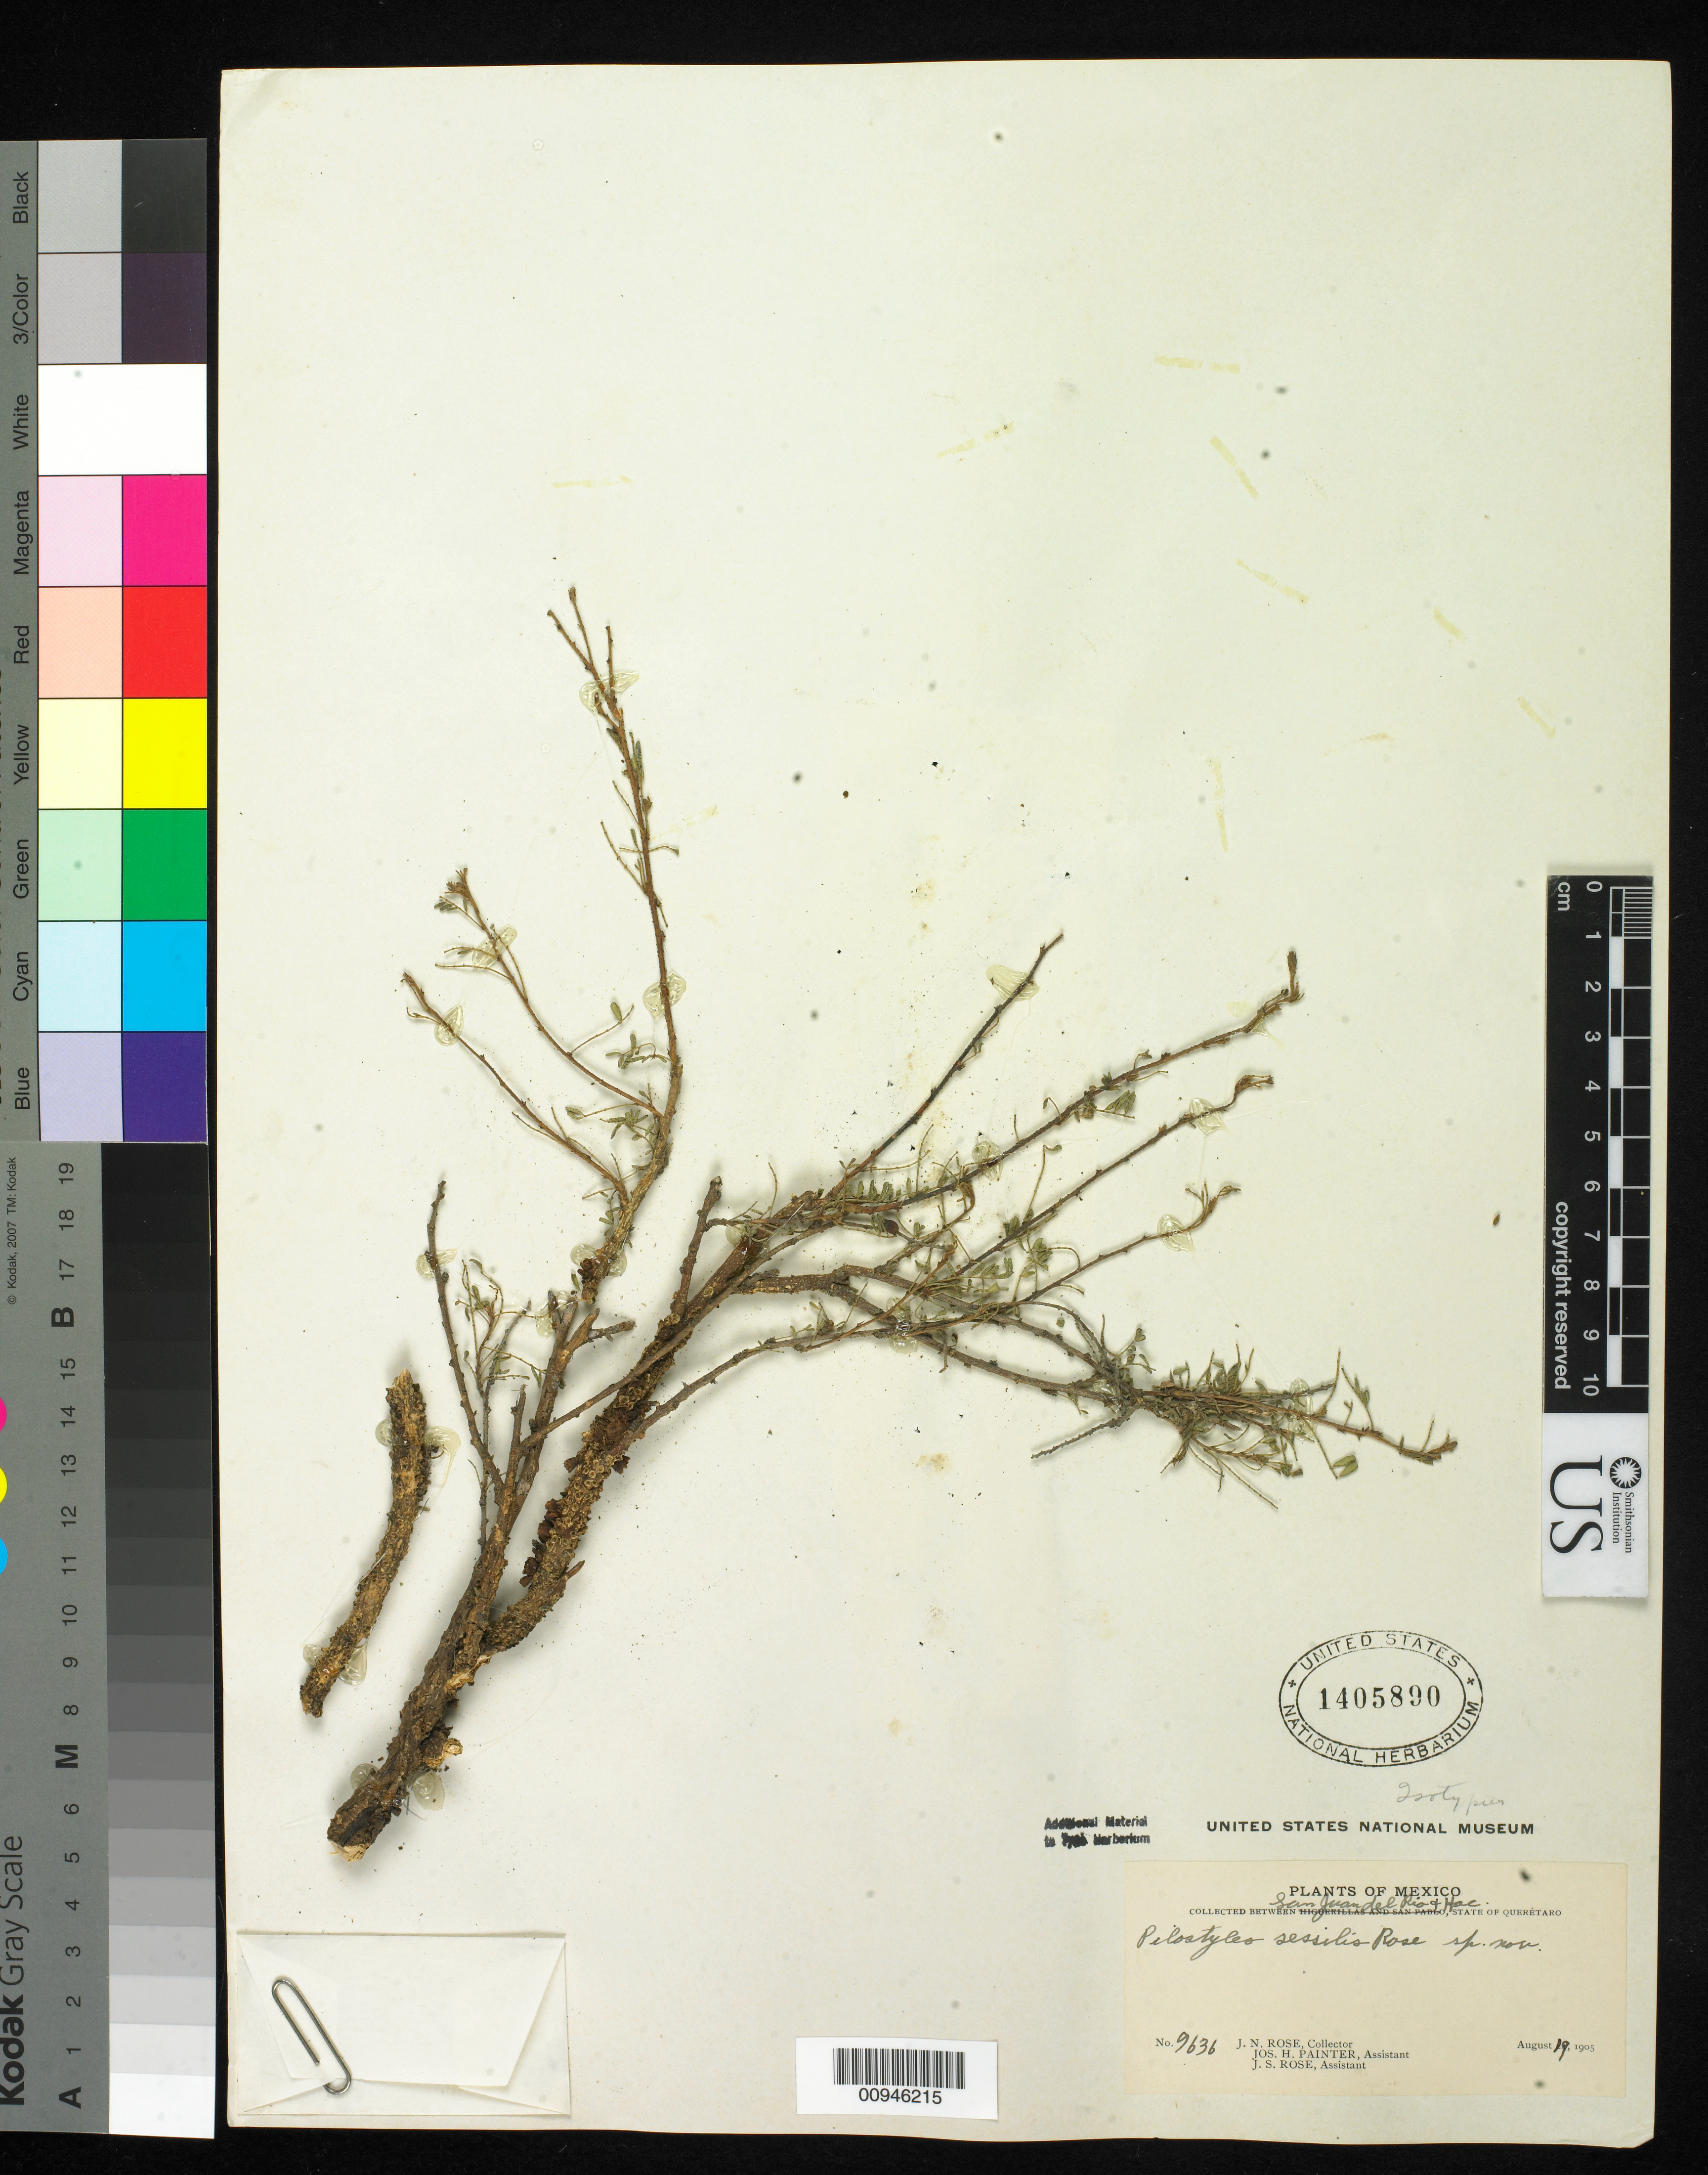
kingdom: Plantae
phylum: Tracheophyta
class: Magnoliopsida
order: Cucurbitales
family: Apodanthaceae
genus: Pilostyles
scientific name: Pilostyles sessilis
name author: Rose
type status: Possible Syntype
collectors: J. N. Rose, J. H. Painter & J. S. Rose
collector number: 9636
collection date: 1905-08-19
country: Mexico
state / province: Querétaro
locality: Between San Juan del Rio & Hac. [=Hacienda Ciervo?]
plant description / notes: Probably original material but possibly not type material; collection date 19 Aug 1905, but 20 Aug 1905 according to protologue & other duplicates with this collection number.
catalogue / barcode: US 1405890